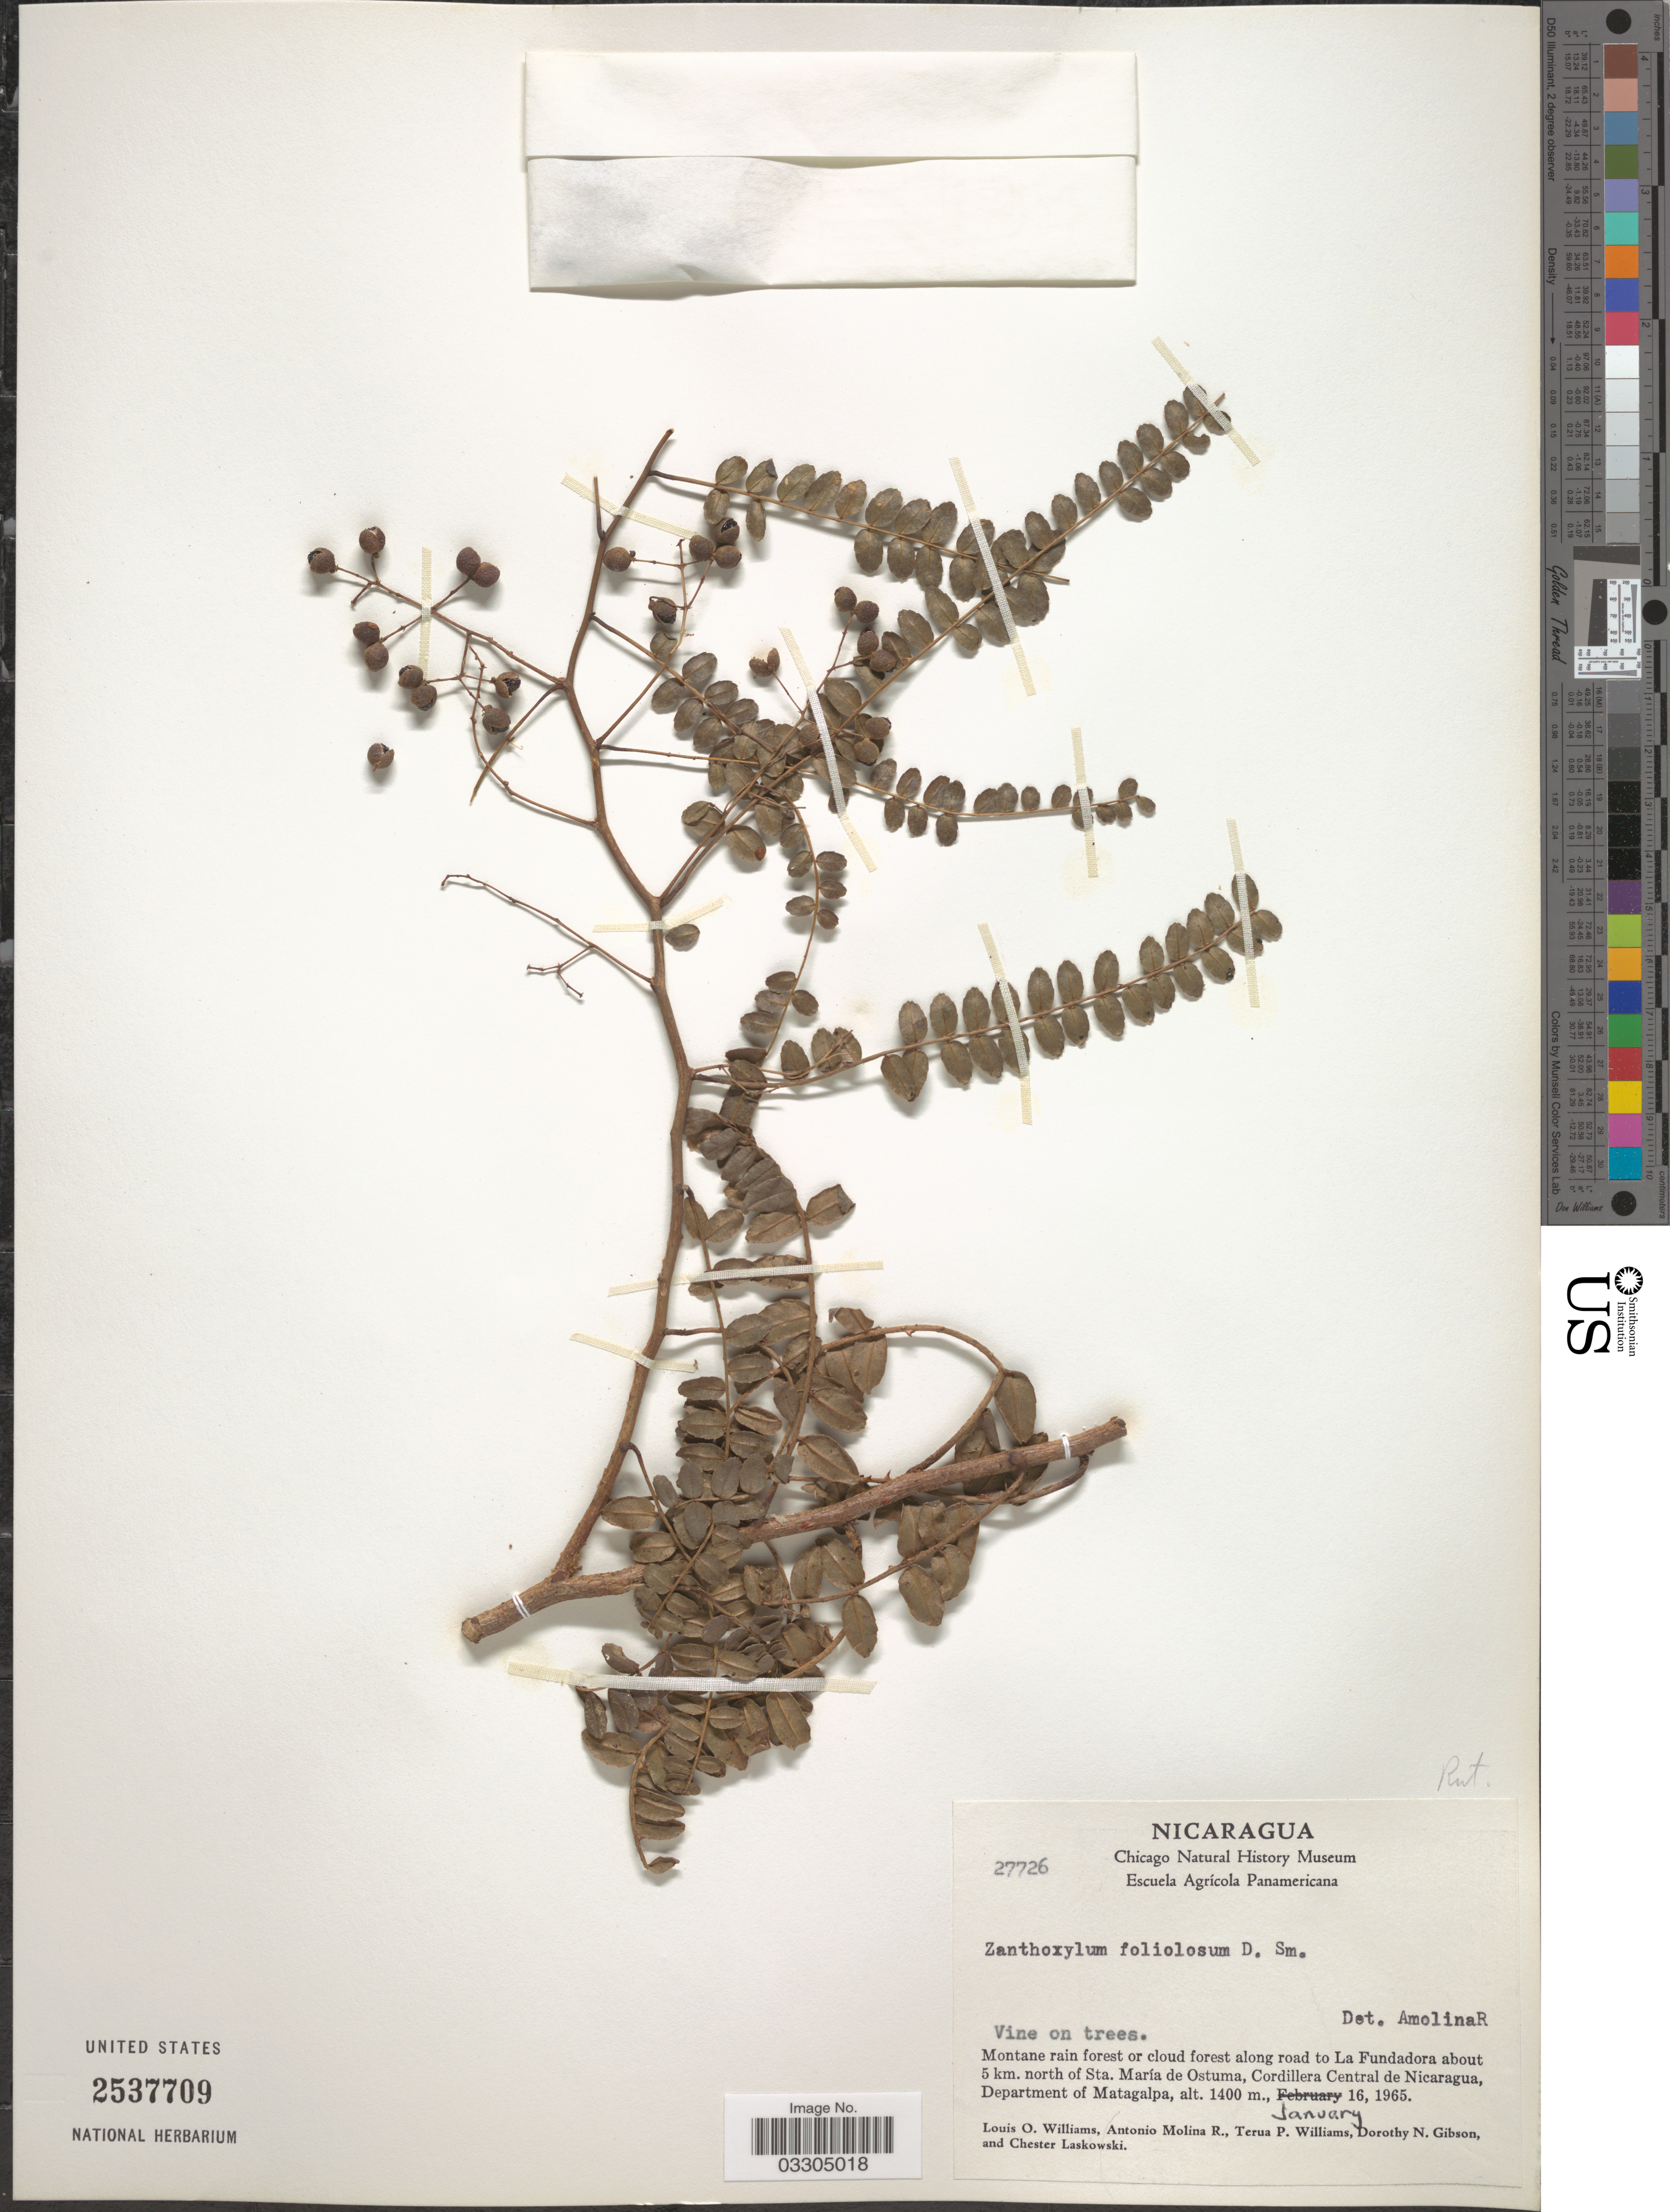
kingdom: Plantae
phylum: Tracheophyta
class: Magnoliopsida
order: Sapindales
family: Rutaceae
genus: Zanthoxylum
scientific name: Zanthoxylum foliolosum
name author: Donn. Sm.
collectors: L. O. Williams, A. Molina R., T. Williams, D. N. Gibson & C. Laskowski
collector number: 27726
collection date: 1965-01-16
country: Nicaragua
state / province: Matagalpa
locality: Montane rain forest or cloud forest along road to La Fundadora about 5 km. north of Sta. María de Ostuma, Cordillera Central de Nicaragua, Department of Matagalpa.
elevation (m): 1400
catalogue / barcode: US 2537709